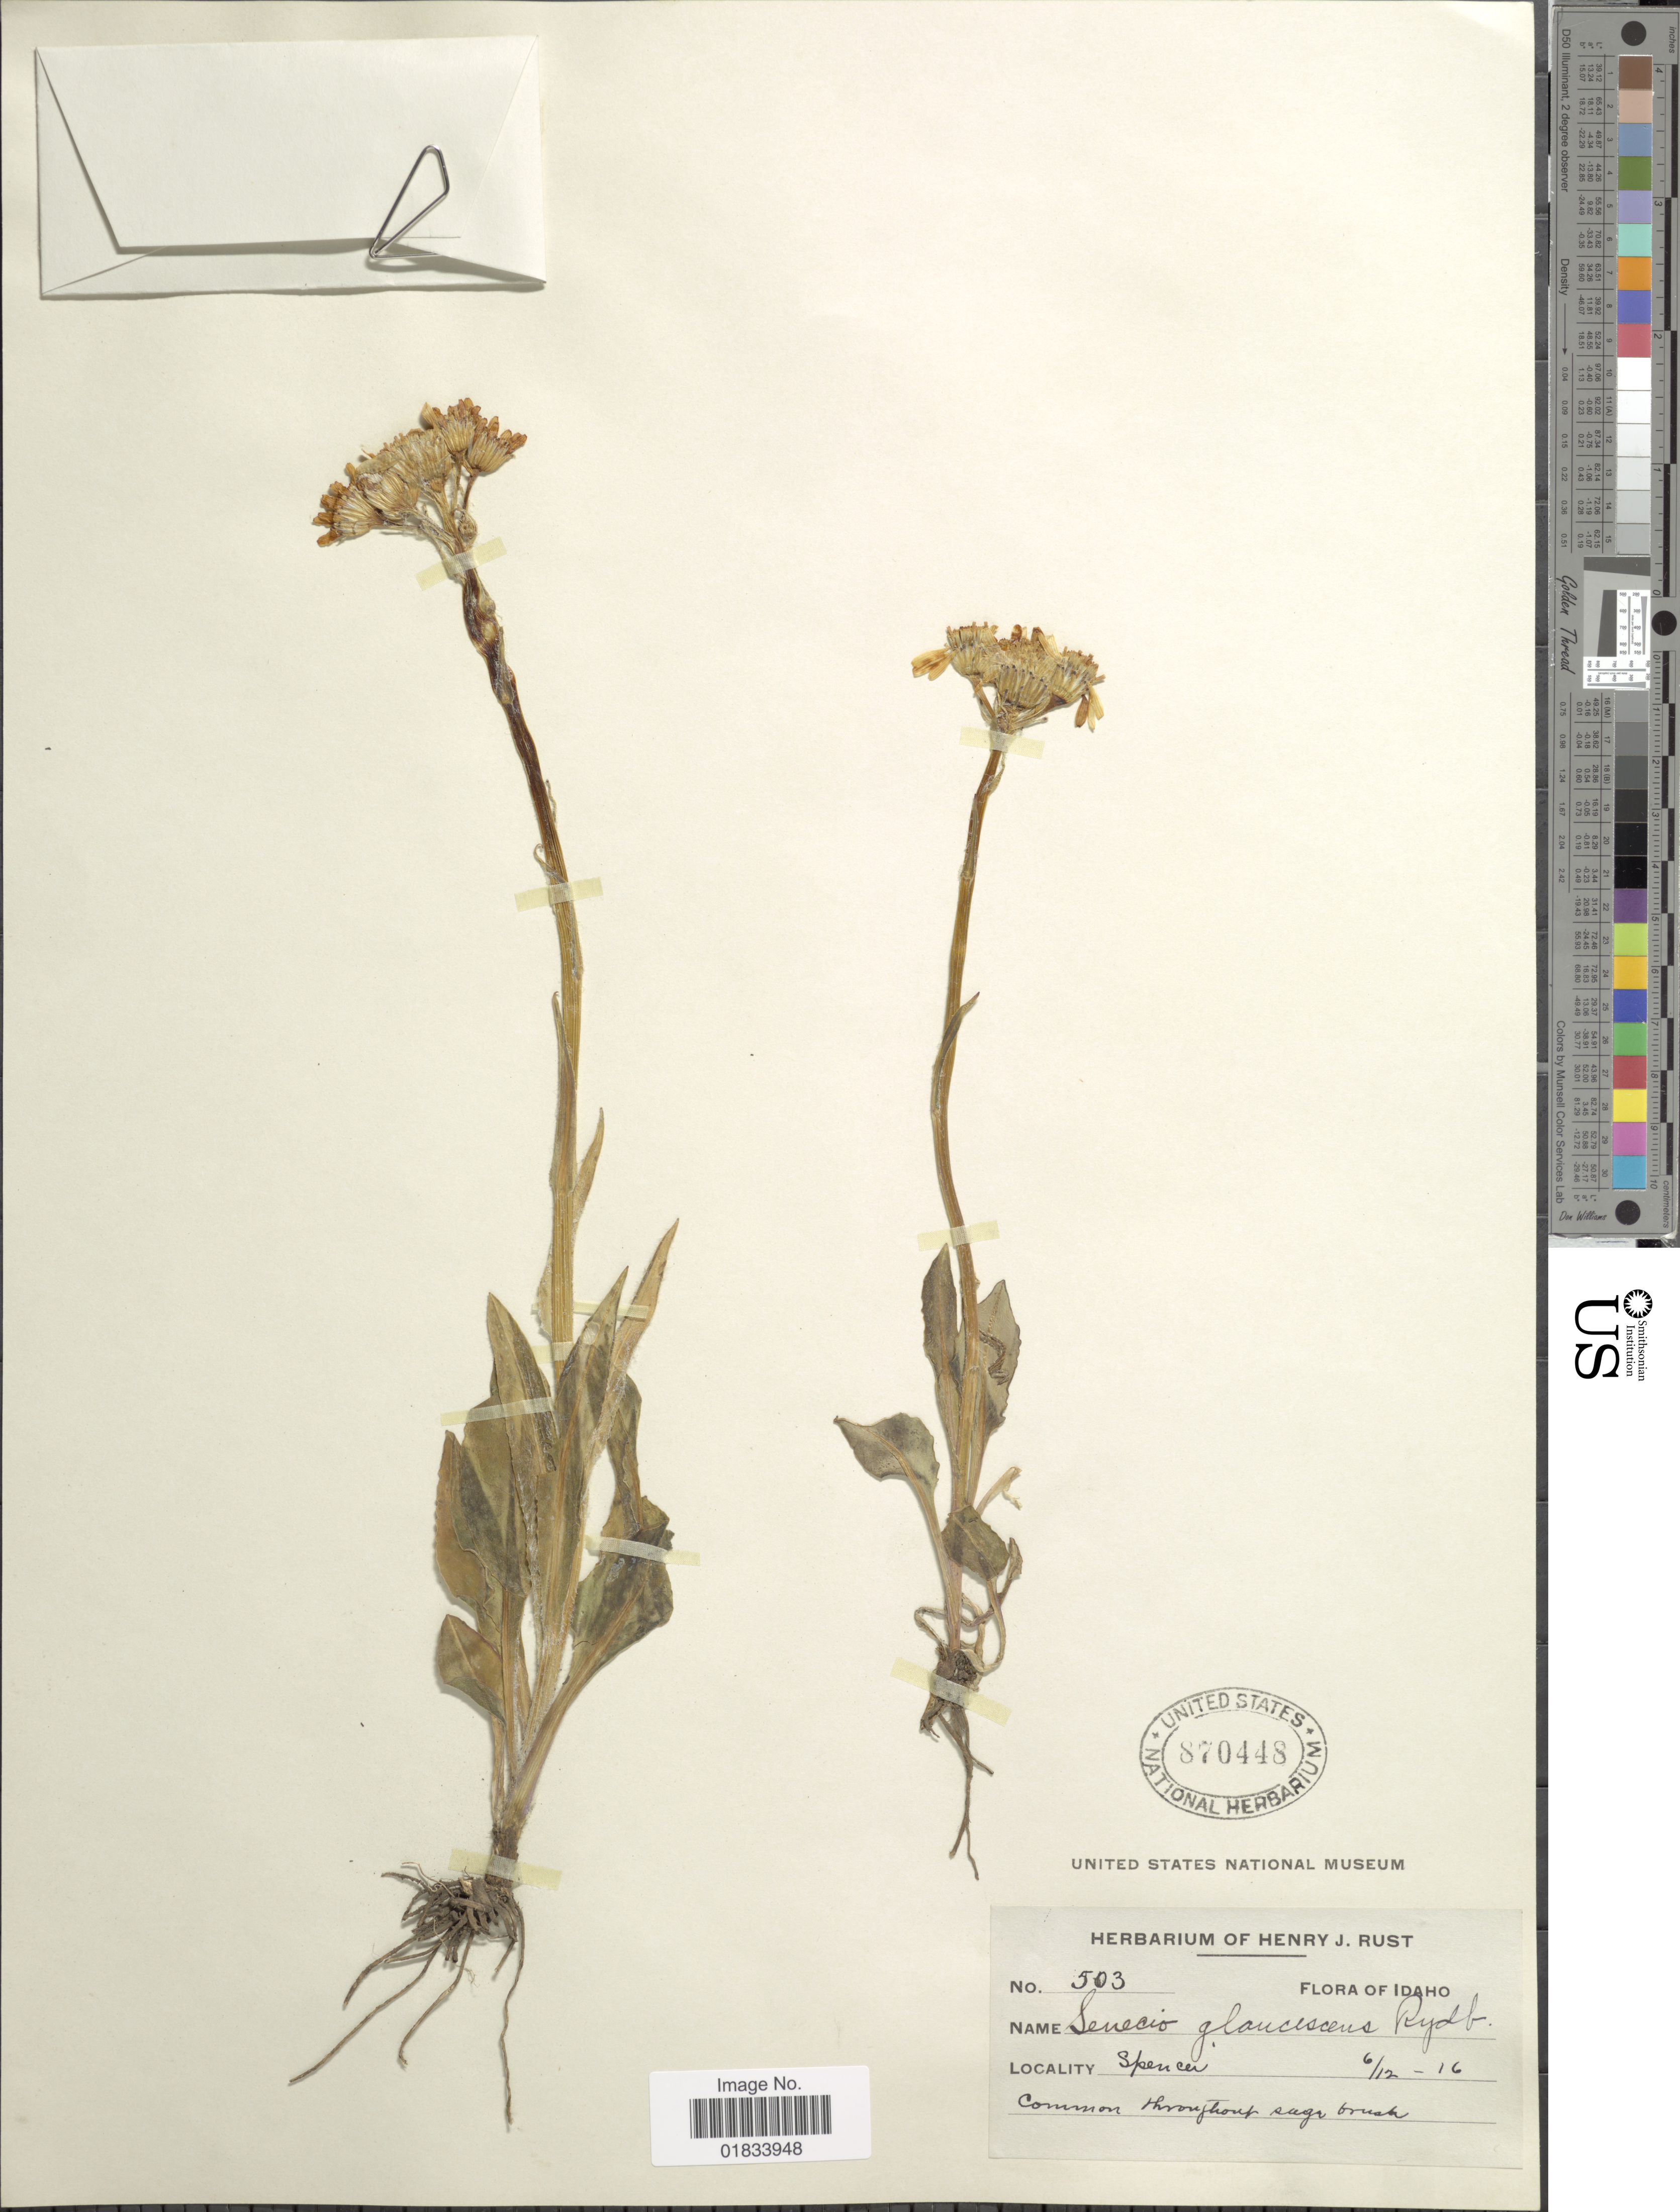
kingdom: Plantae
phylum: Tracheophyta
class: Magnoliopsida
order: Asterales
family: Asteraceae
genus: Senecio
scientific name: Senecio lugens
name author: Richardson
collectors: ex herb. Henry J. Rust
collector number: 503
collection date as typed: Transcribed d/m/y: 12/6/16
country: United States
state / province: Idaho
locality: Spencer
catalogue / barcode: US 870448